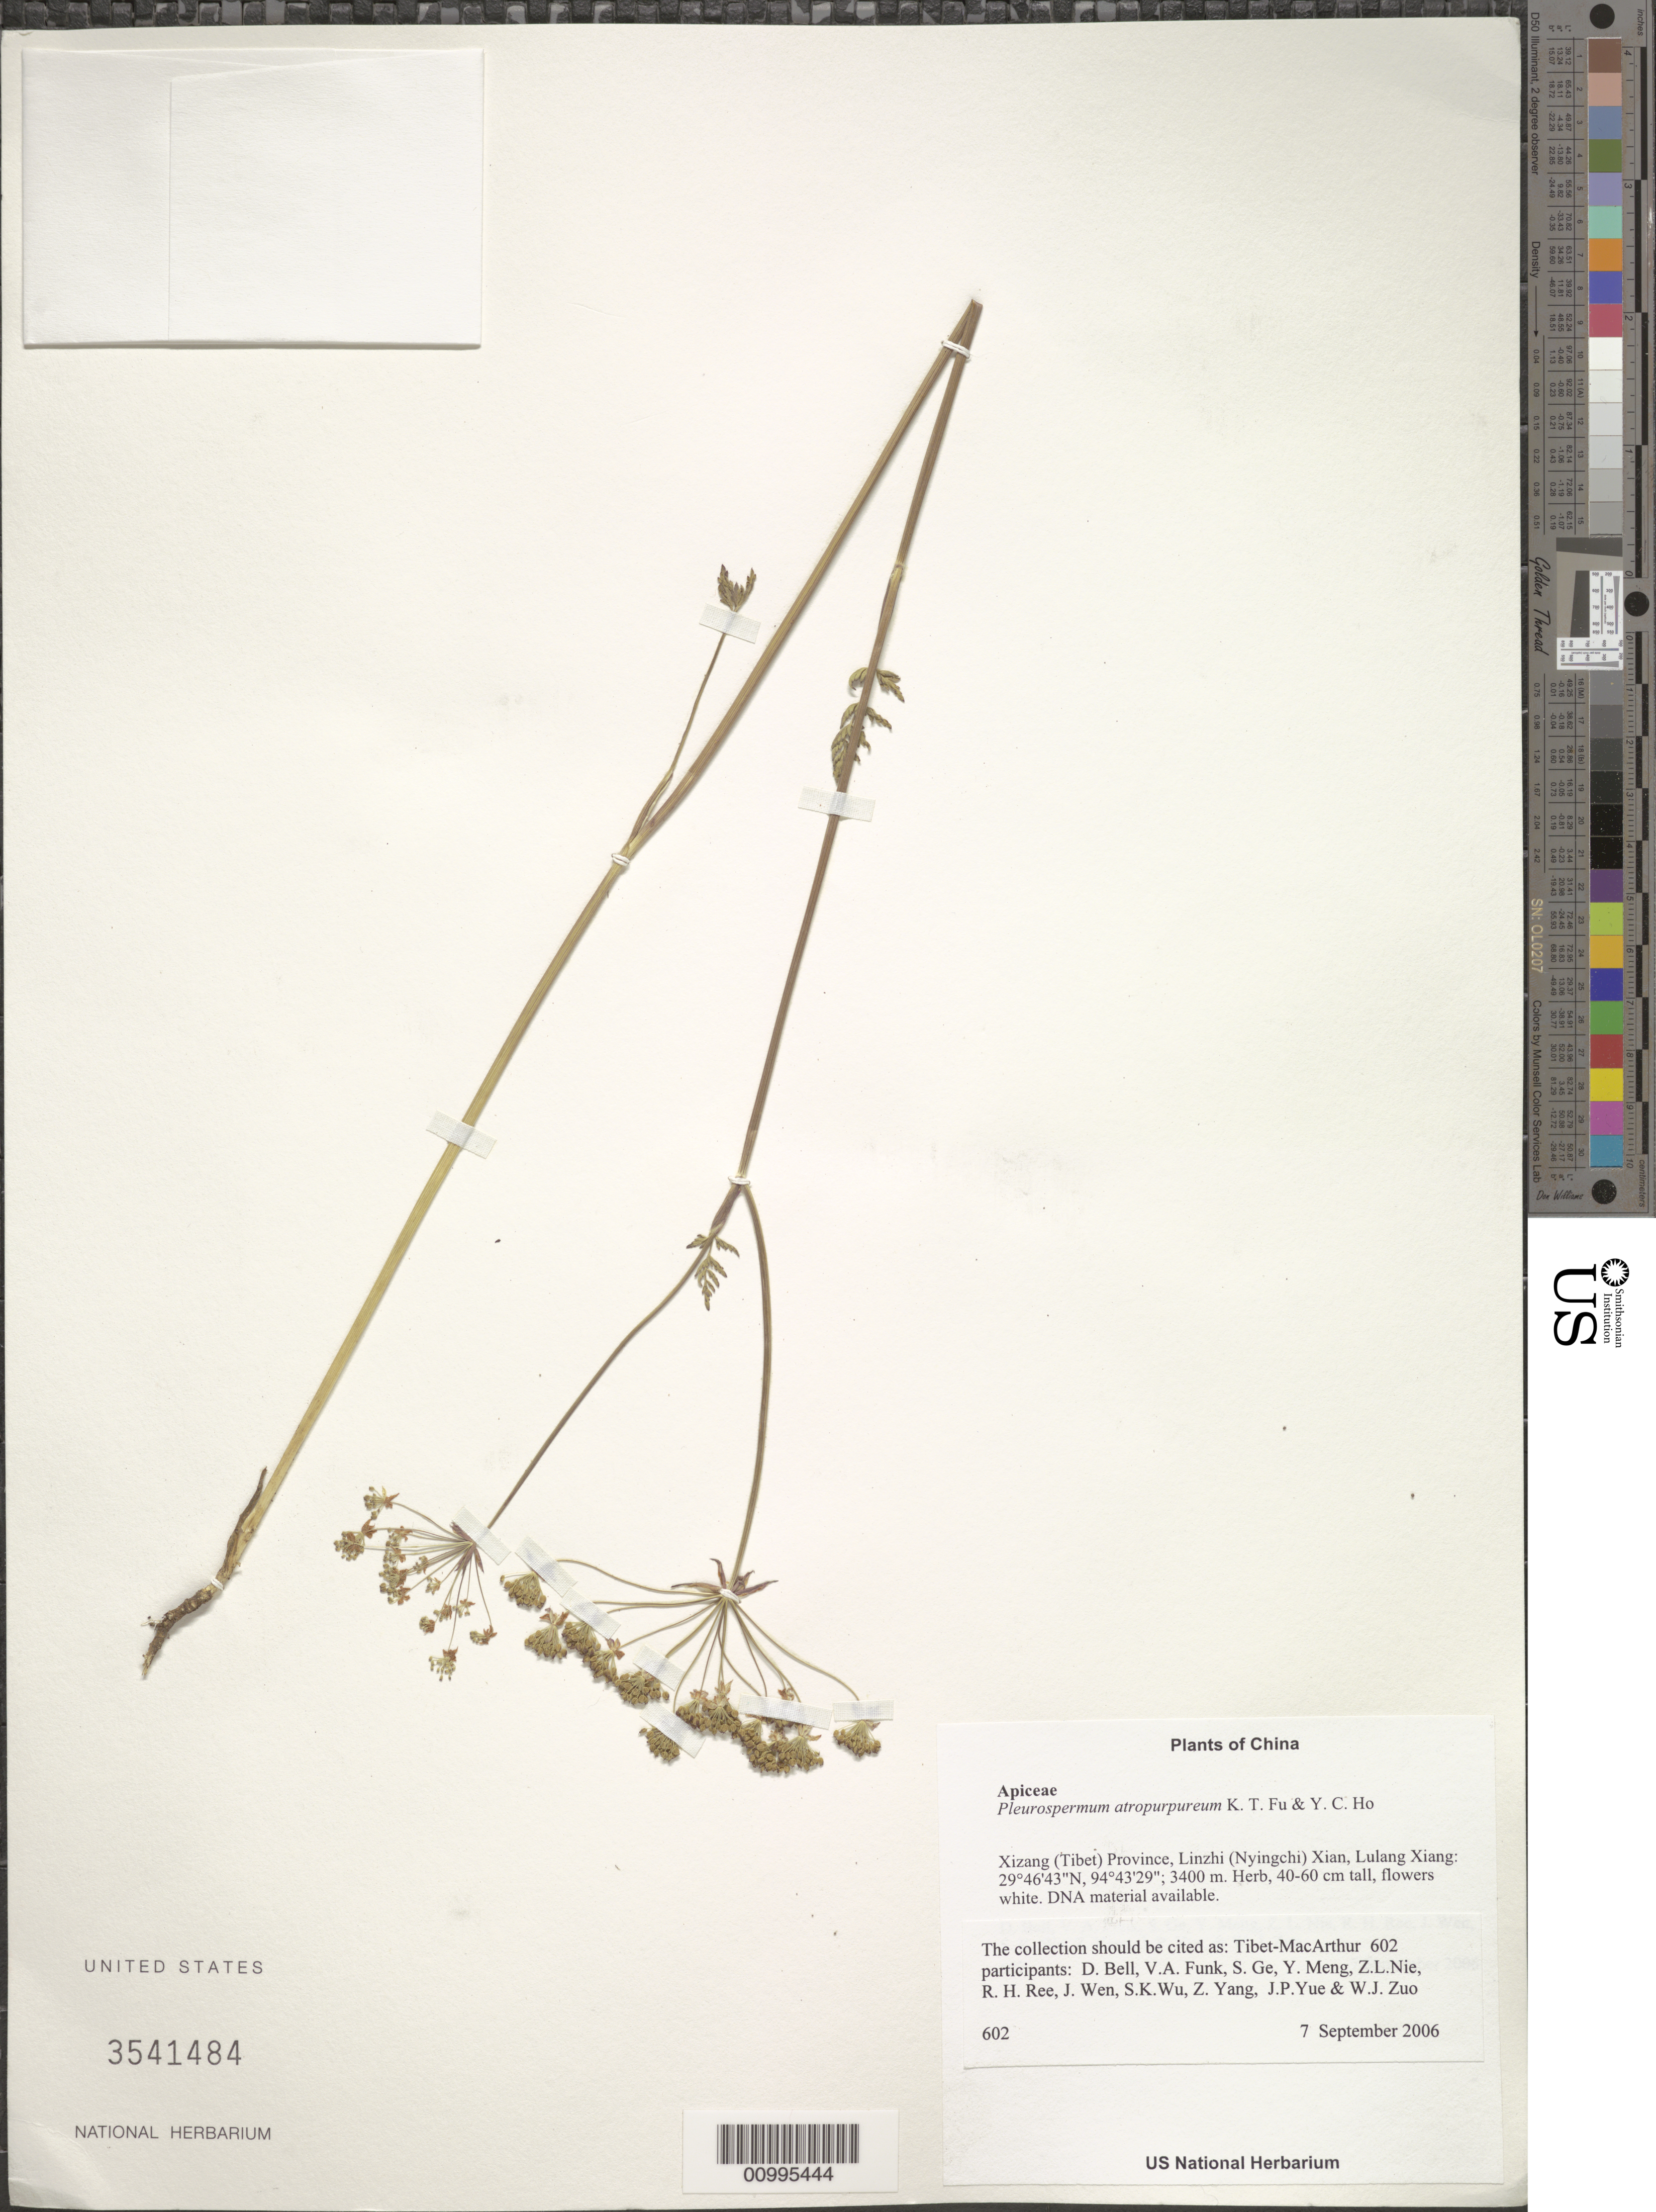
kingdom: Plantae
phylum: Tracheophyta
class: Magnoliopsida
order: Apiales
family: Apiaceae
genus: Pleurospermum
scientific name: Pleurospermum atropurpureum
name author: K.T. Fu & Y.C. Ho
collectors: Tibet-MacArthur, D. A. Bell, V. Funk, S. Ge, Y. Meng, Z. Nie, R. Ree, J. Wen, S. K. Wu, Z. Yang, J. Yue & W. Zuo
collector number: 602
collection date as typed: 07 Sep 2006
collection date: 2006-09-07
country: China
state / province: Xizang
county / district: Linzhi (Nyingchi) Xian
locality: Lulang Xiang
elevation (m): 3400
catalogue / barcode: US 3541484